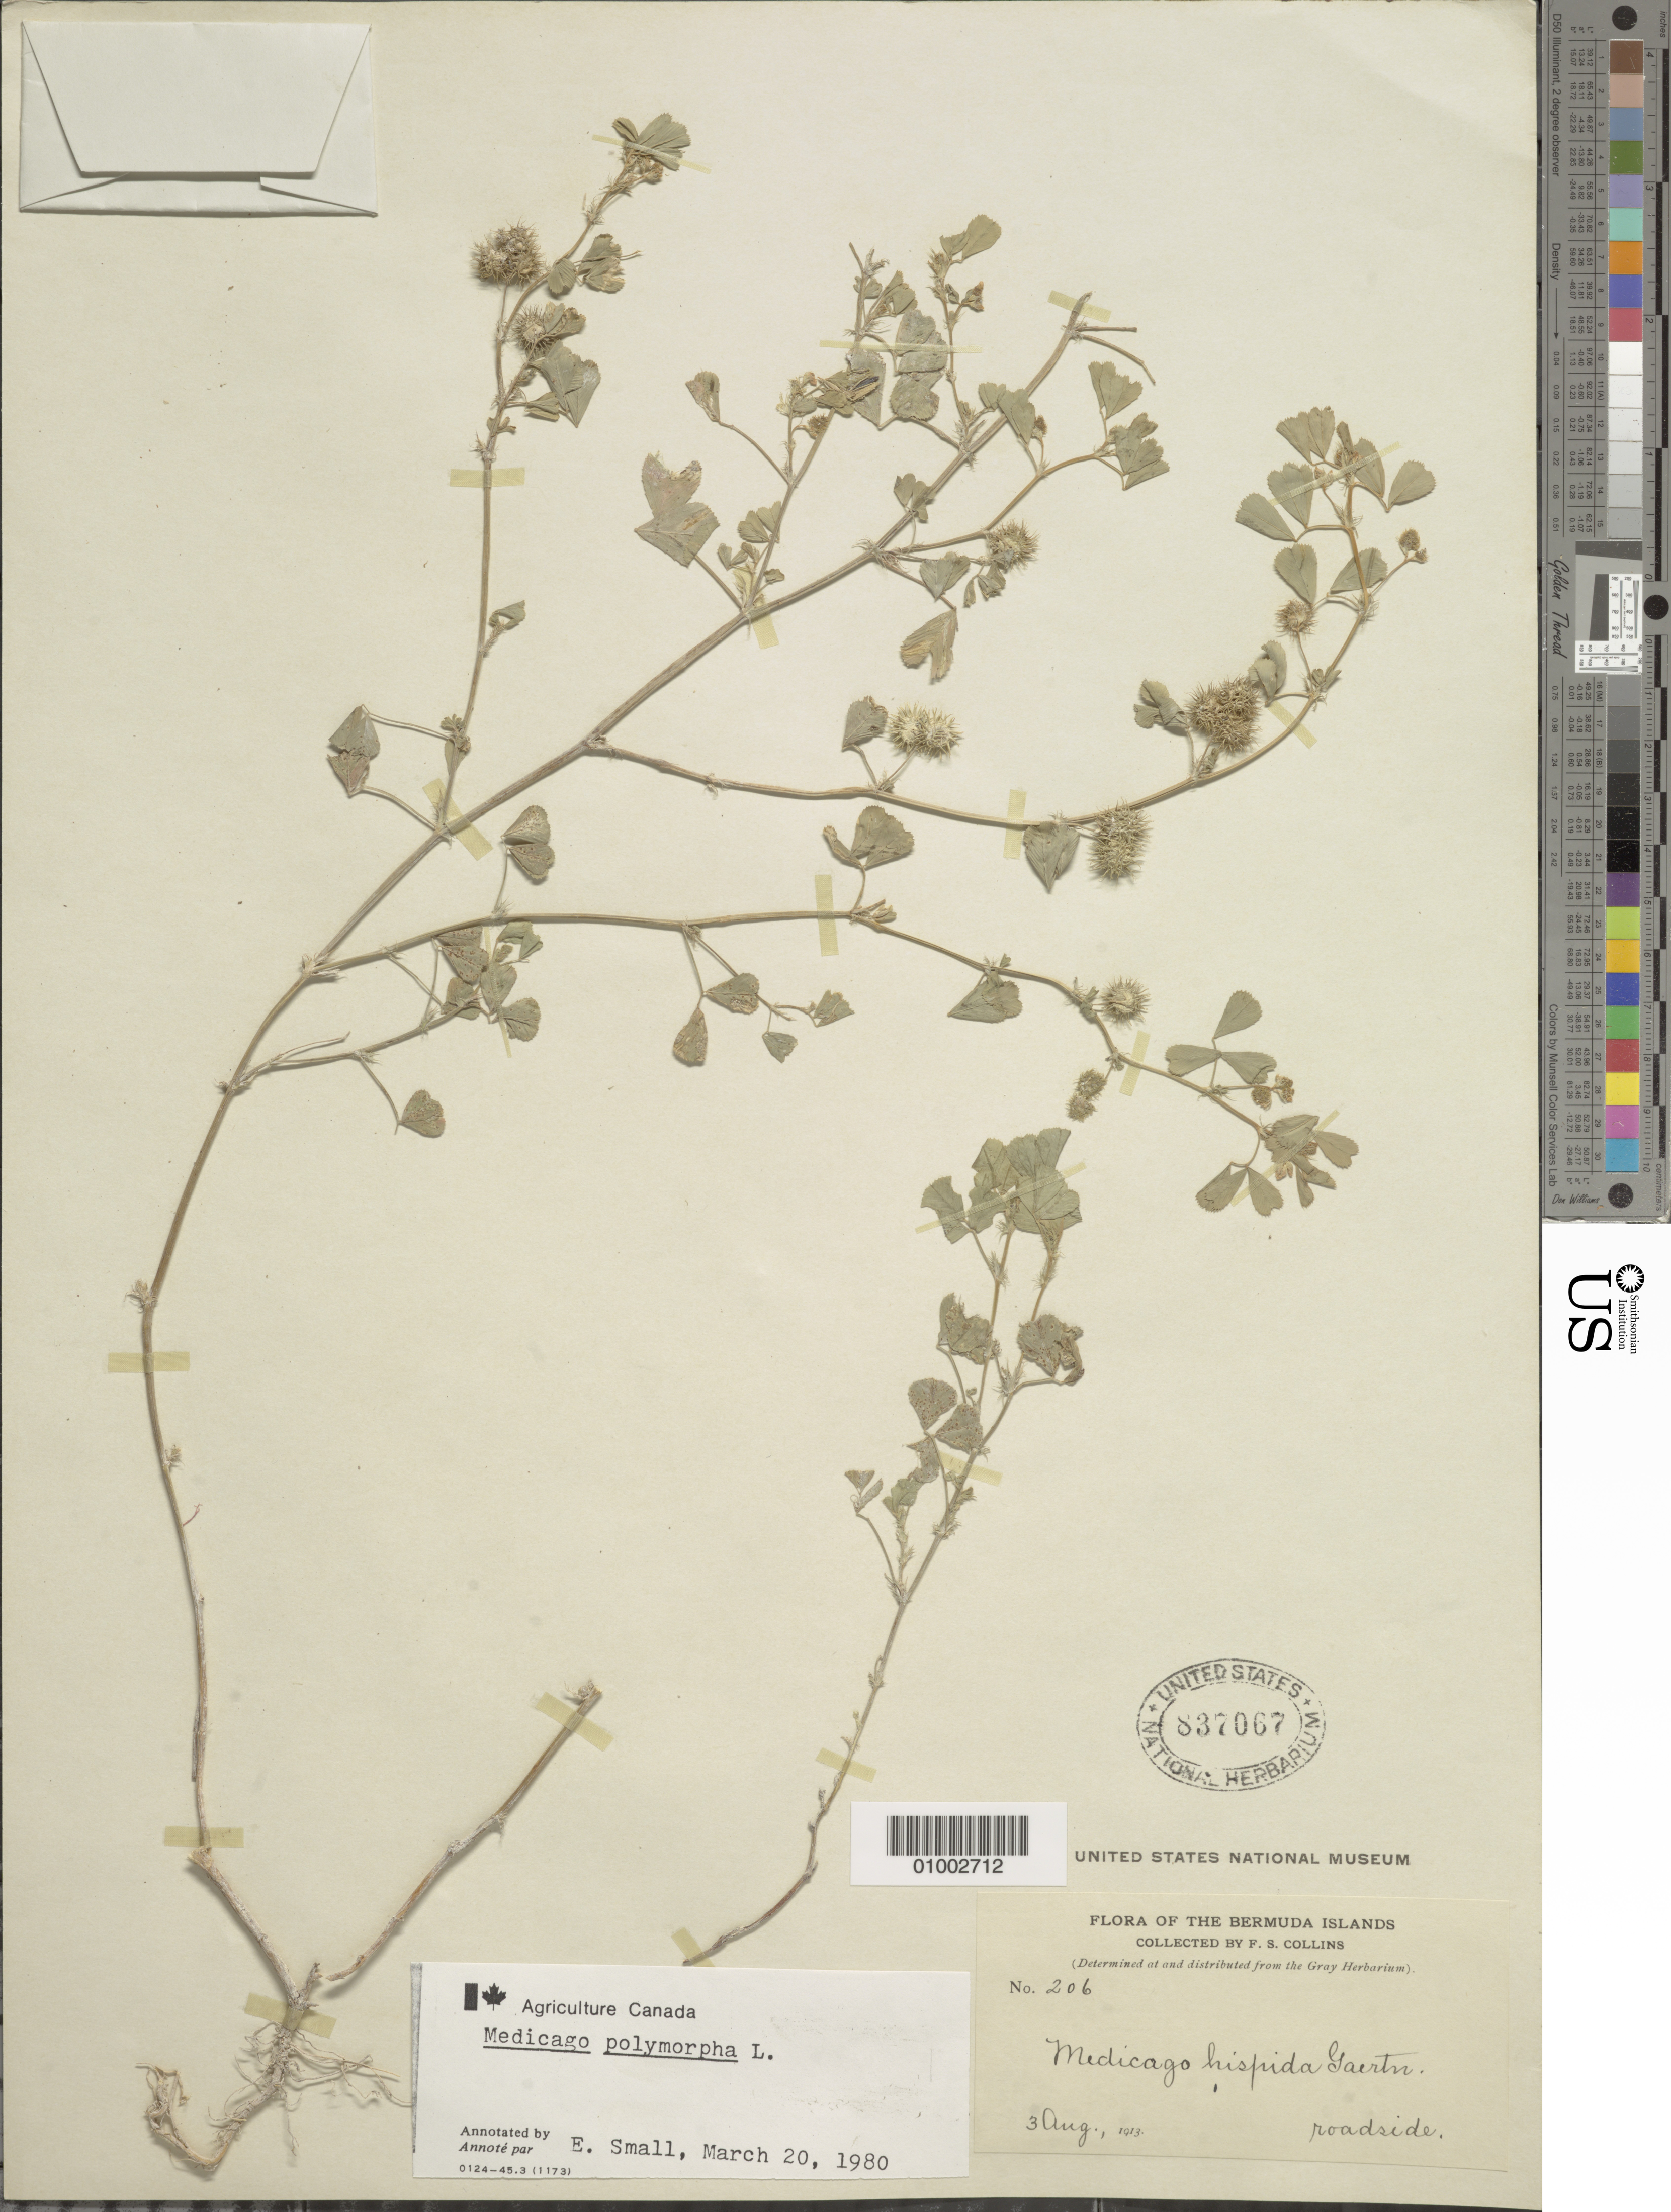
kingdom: Plantae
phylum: Tracheophyta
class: Magnoliopsida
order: Fabales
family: Fabaceae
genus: Medicago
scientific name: Medicago polymorpha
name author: L.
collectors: F. Collins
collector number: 206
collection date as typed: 03 Aug 1913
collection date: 1913-08-03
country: Bermuda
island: Bermuda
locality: Roadside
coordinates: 0 N, 0 E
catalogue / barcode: US 837067